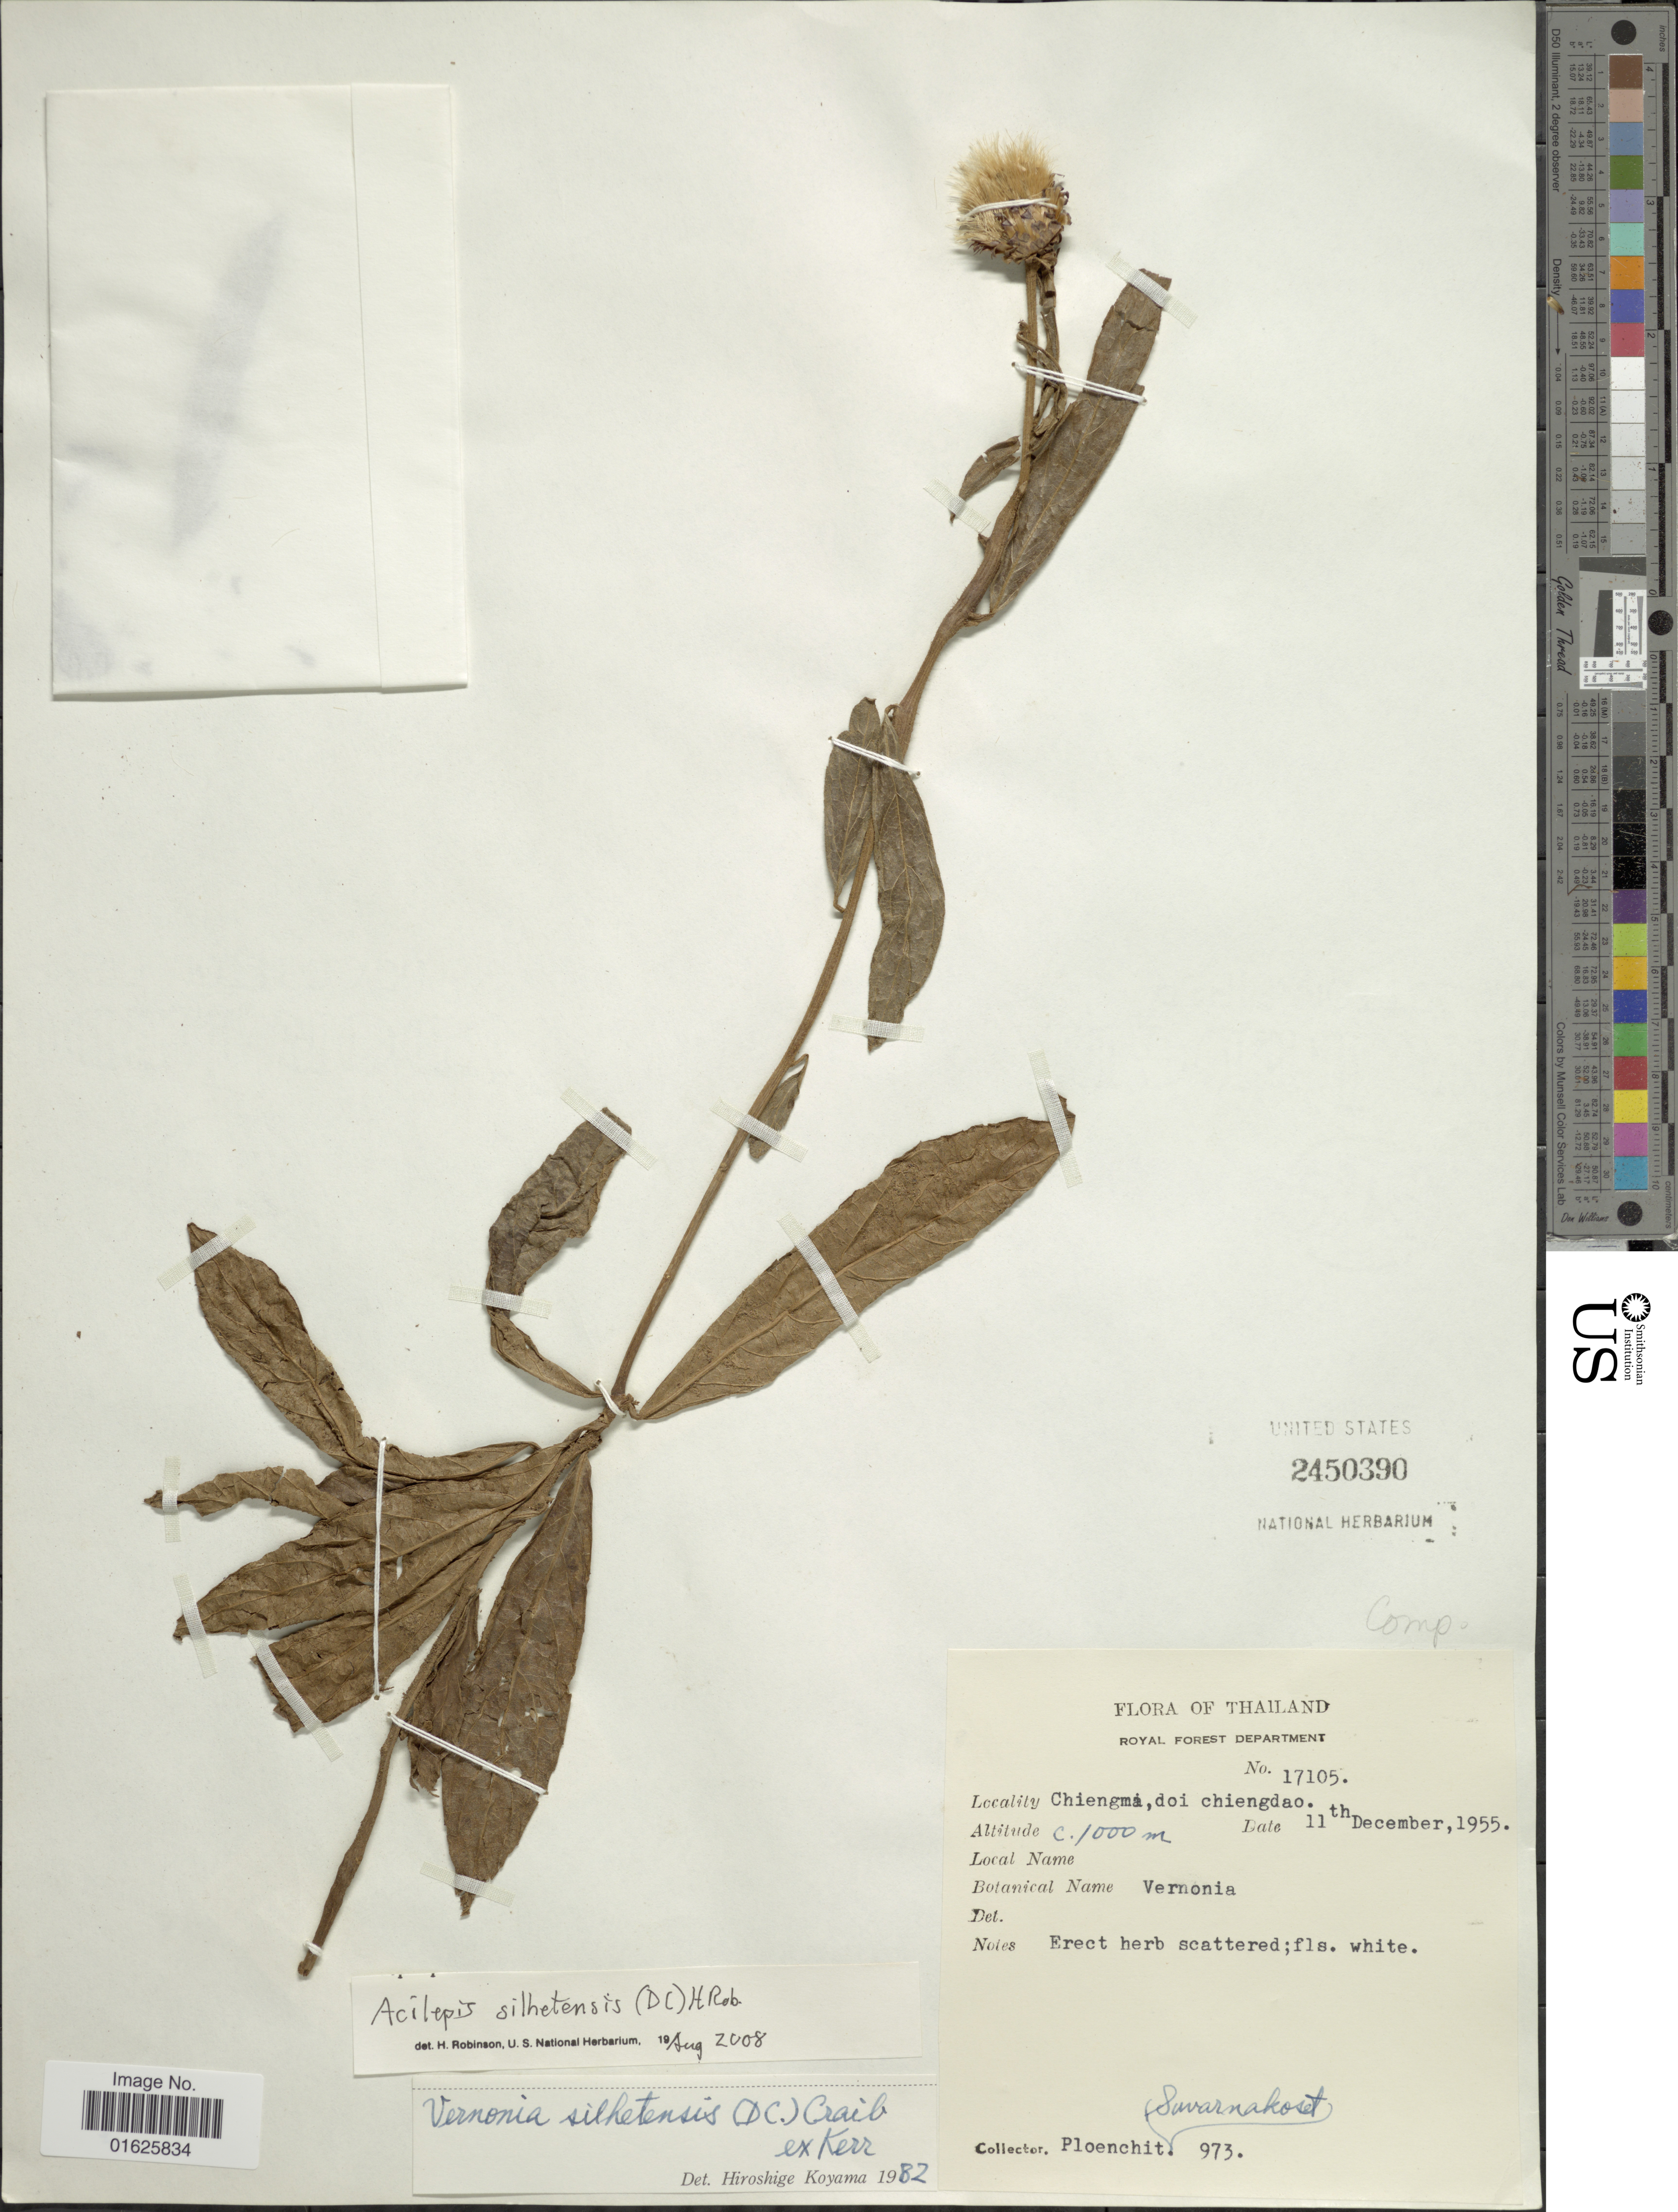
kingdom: Plantae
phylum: Tracheophyta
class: Magnoliopsida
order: Asterales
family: Asteraceae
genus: Acilepis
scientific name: Acilepis silhetensis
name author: (DC.) H. Rob.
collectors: Ploenchit & Savarkoset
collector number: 17105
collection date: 1955-12-11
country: Thailand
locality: Chiengma, doi chiengdao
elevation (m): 1000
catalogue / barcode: US 2450390